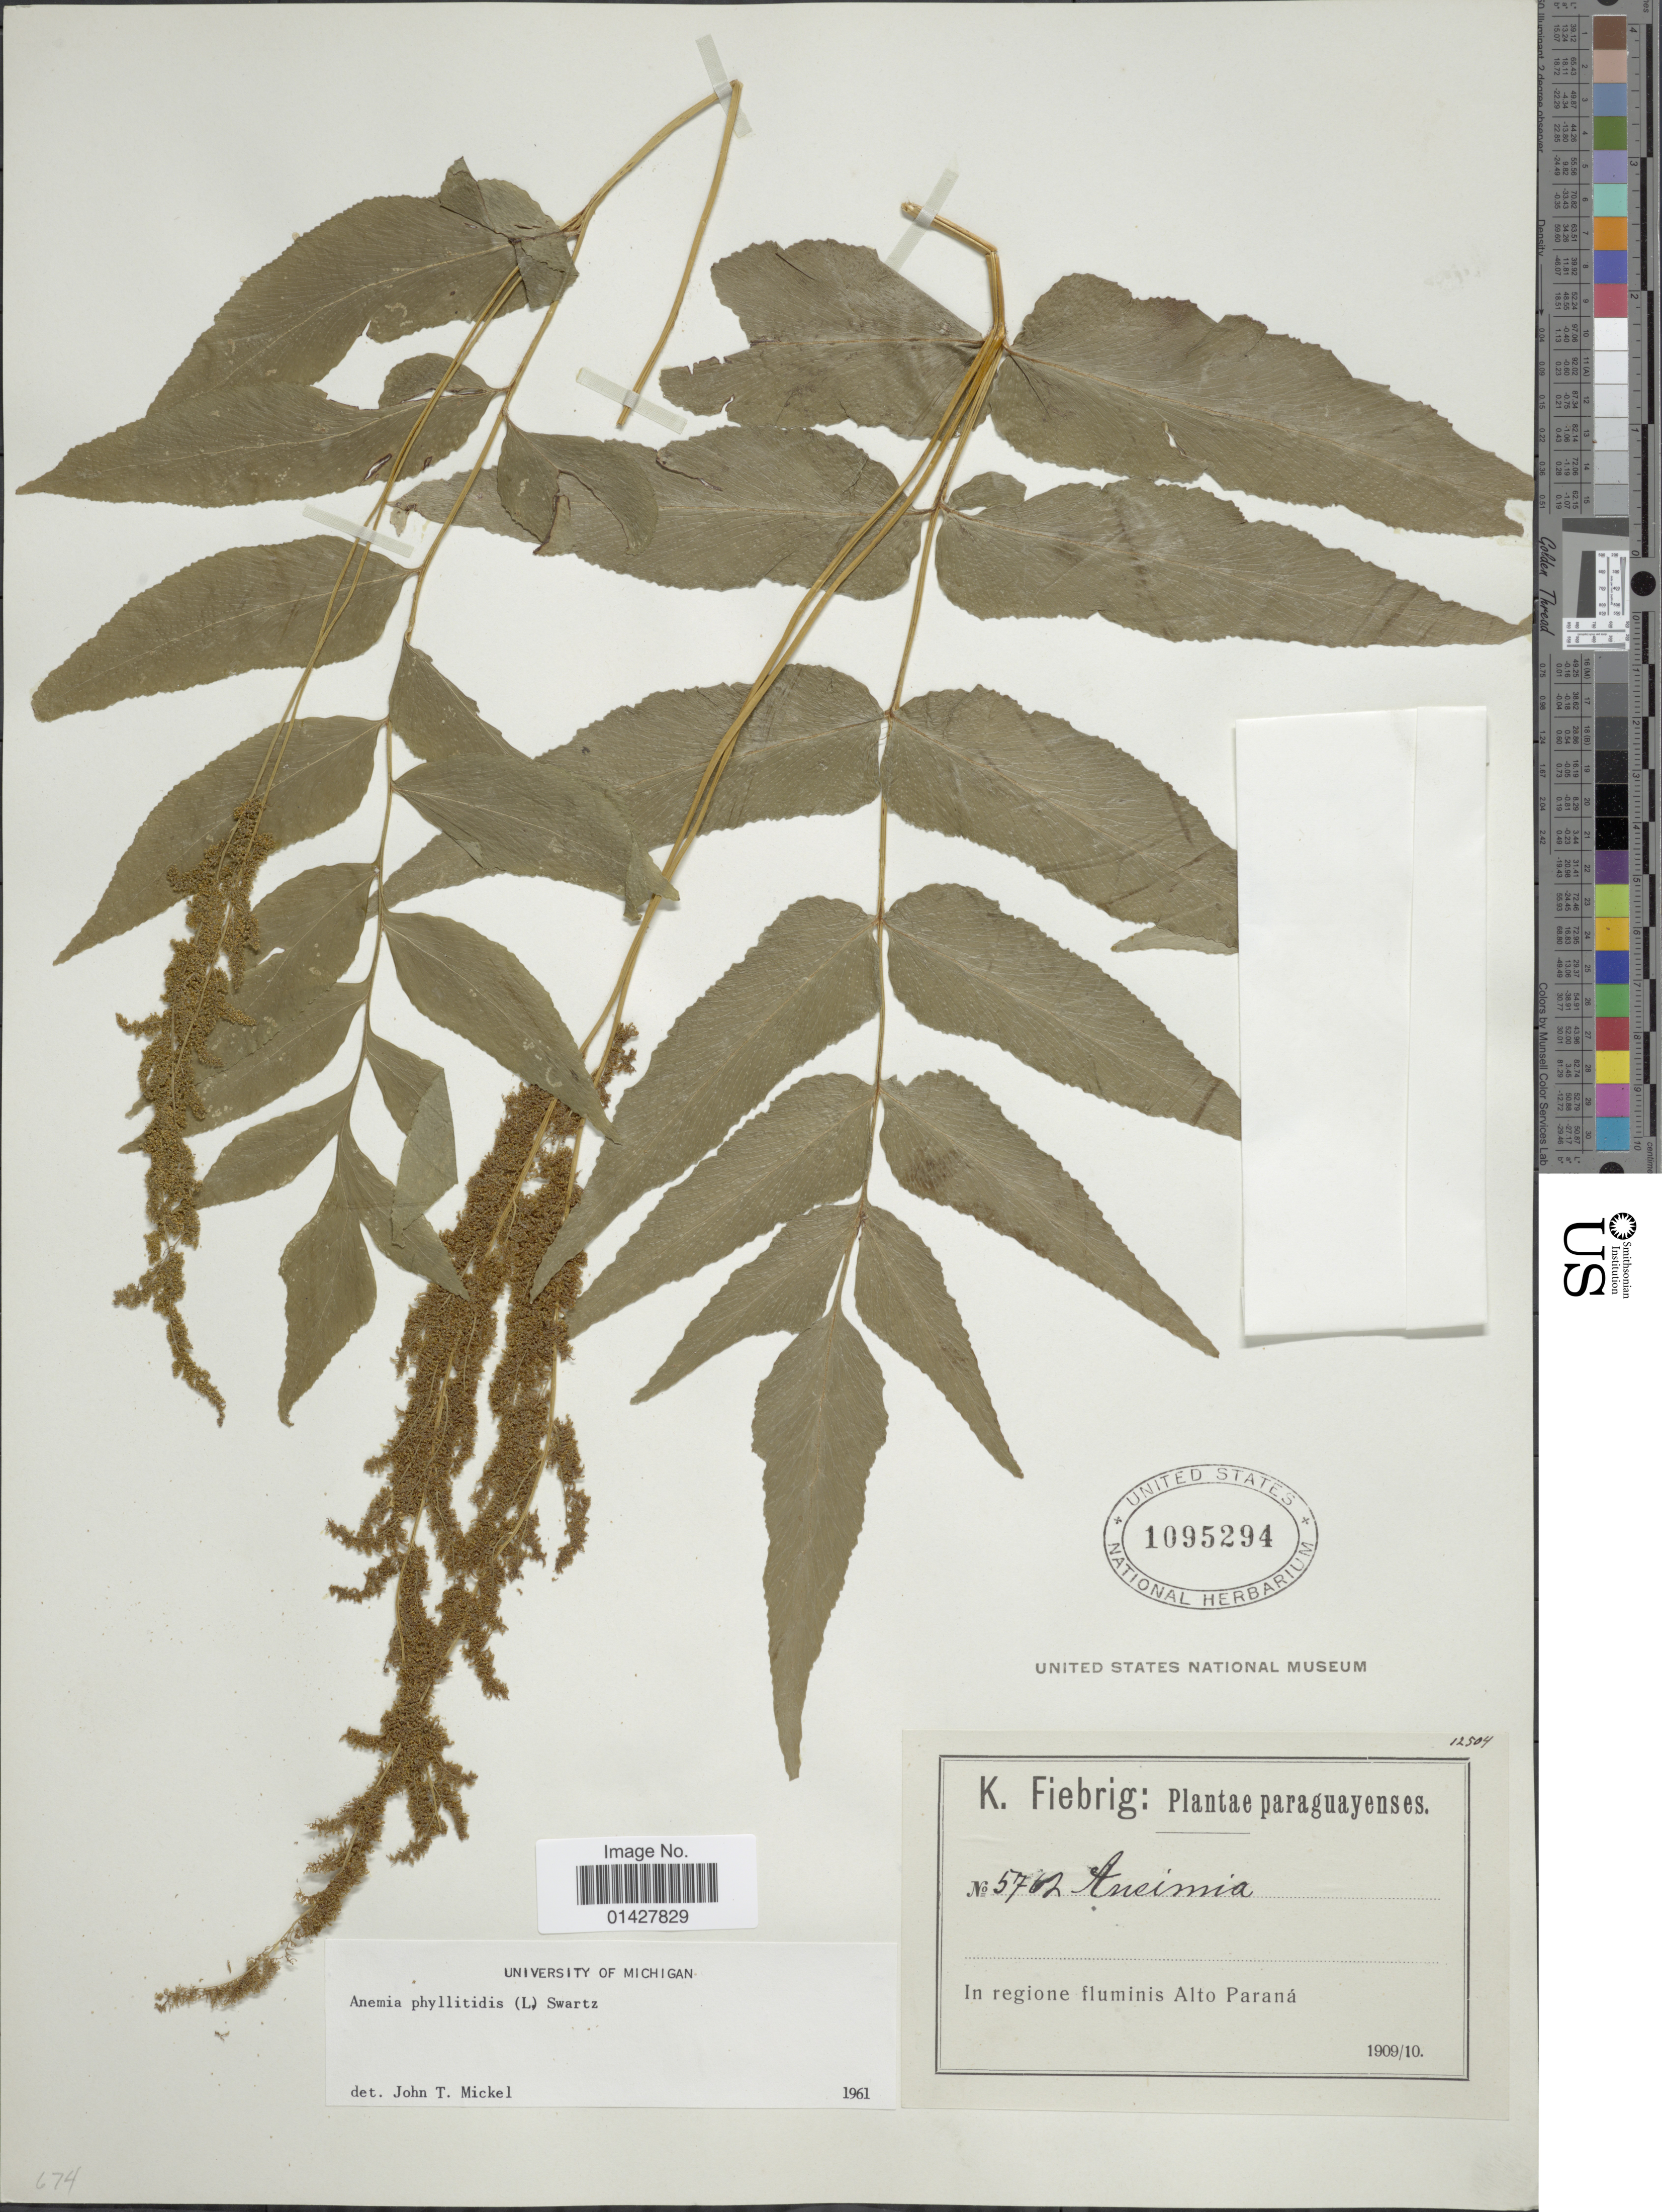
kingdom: Plantae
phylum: Tracheophyta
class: Polypodiopsida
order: Schizaeales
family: Anemiaceae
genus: Anemia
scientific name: Anemia phyllitidis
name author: (L.) Sw.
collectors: K. Fiebrig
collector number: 5762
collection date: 1909/1910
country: Paraguay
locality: In regione fluminis Alto Paraná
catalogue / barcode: US 1095294